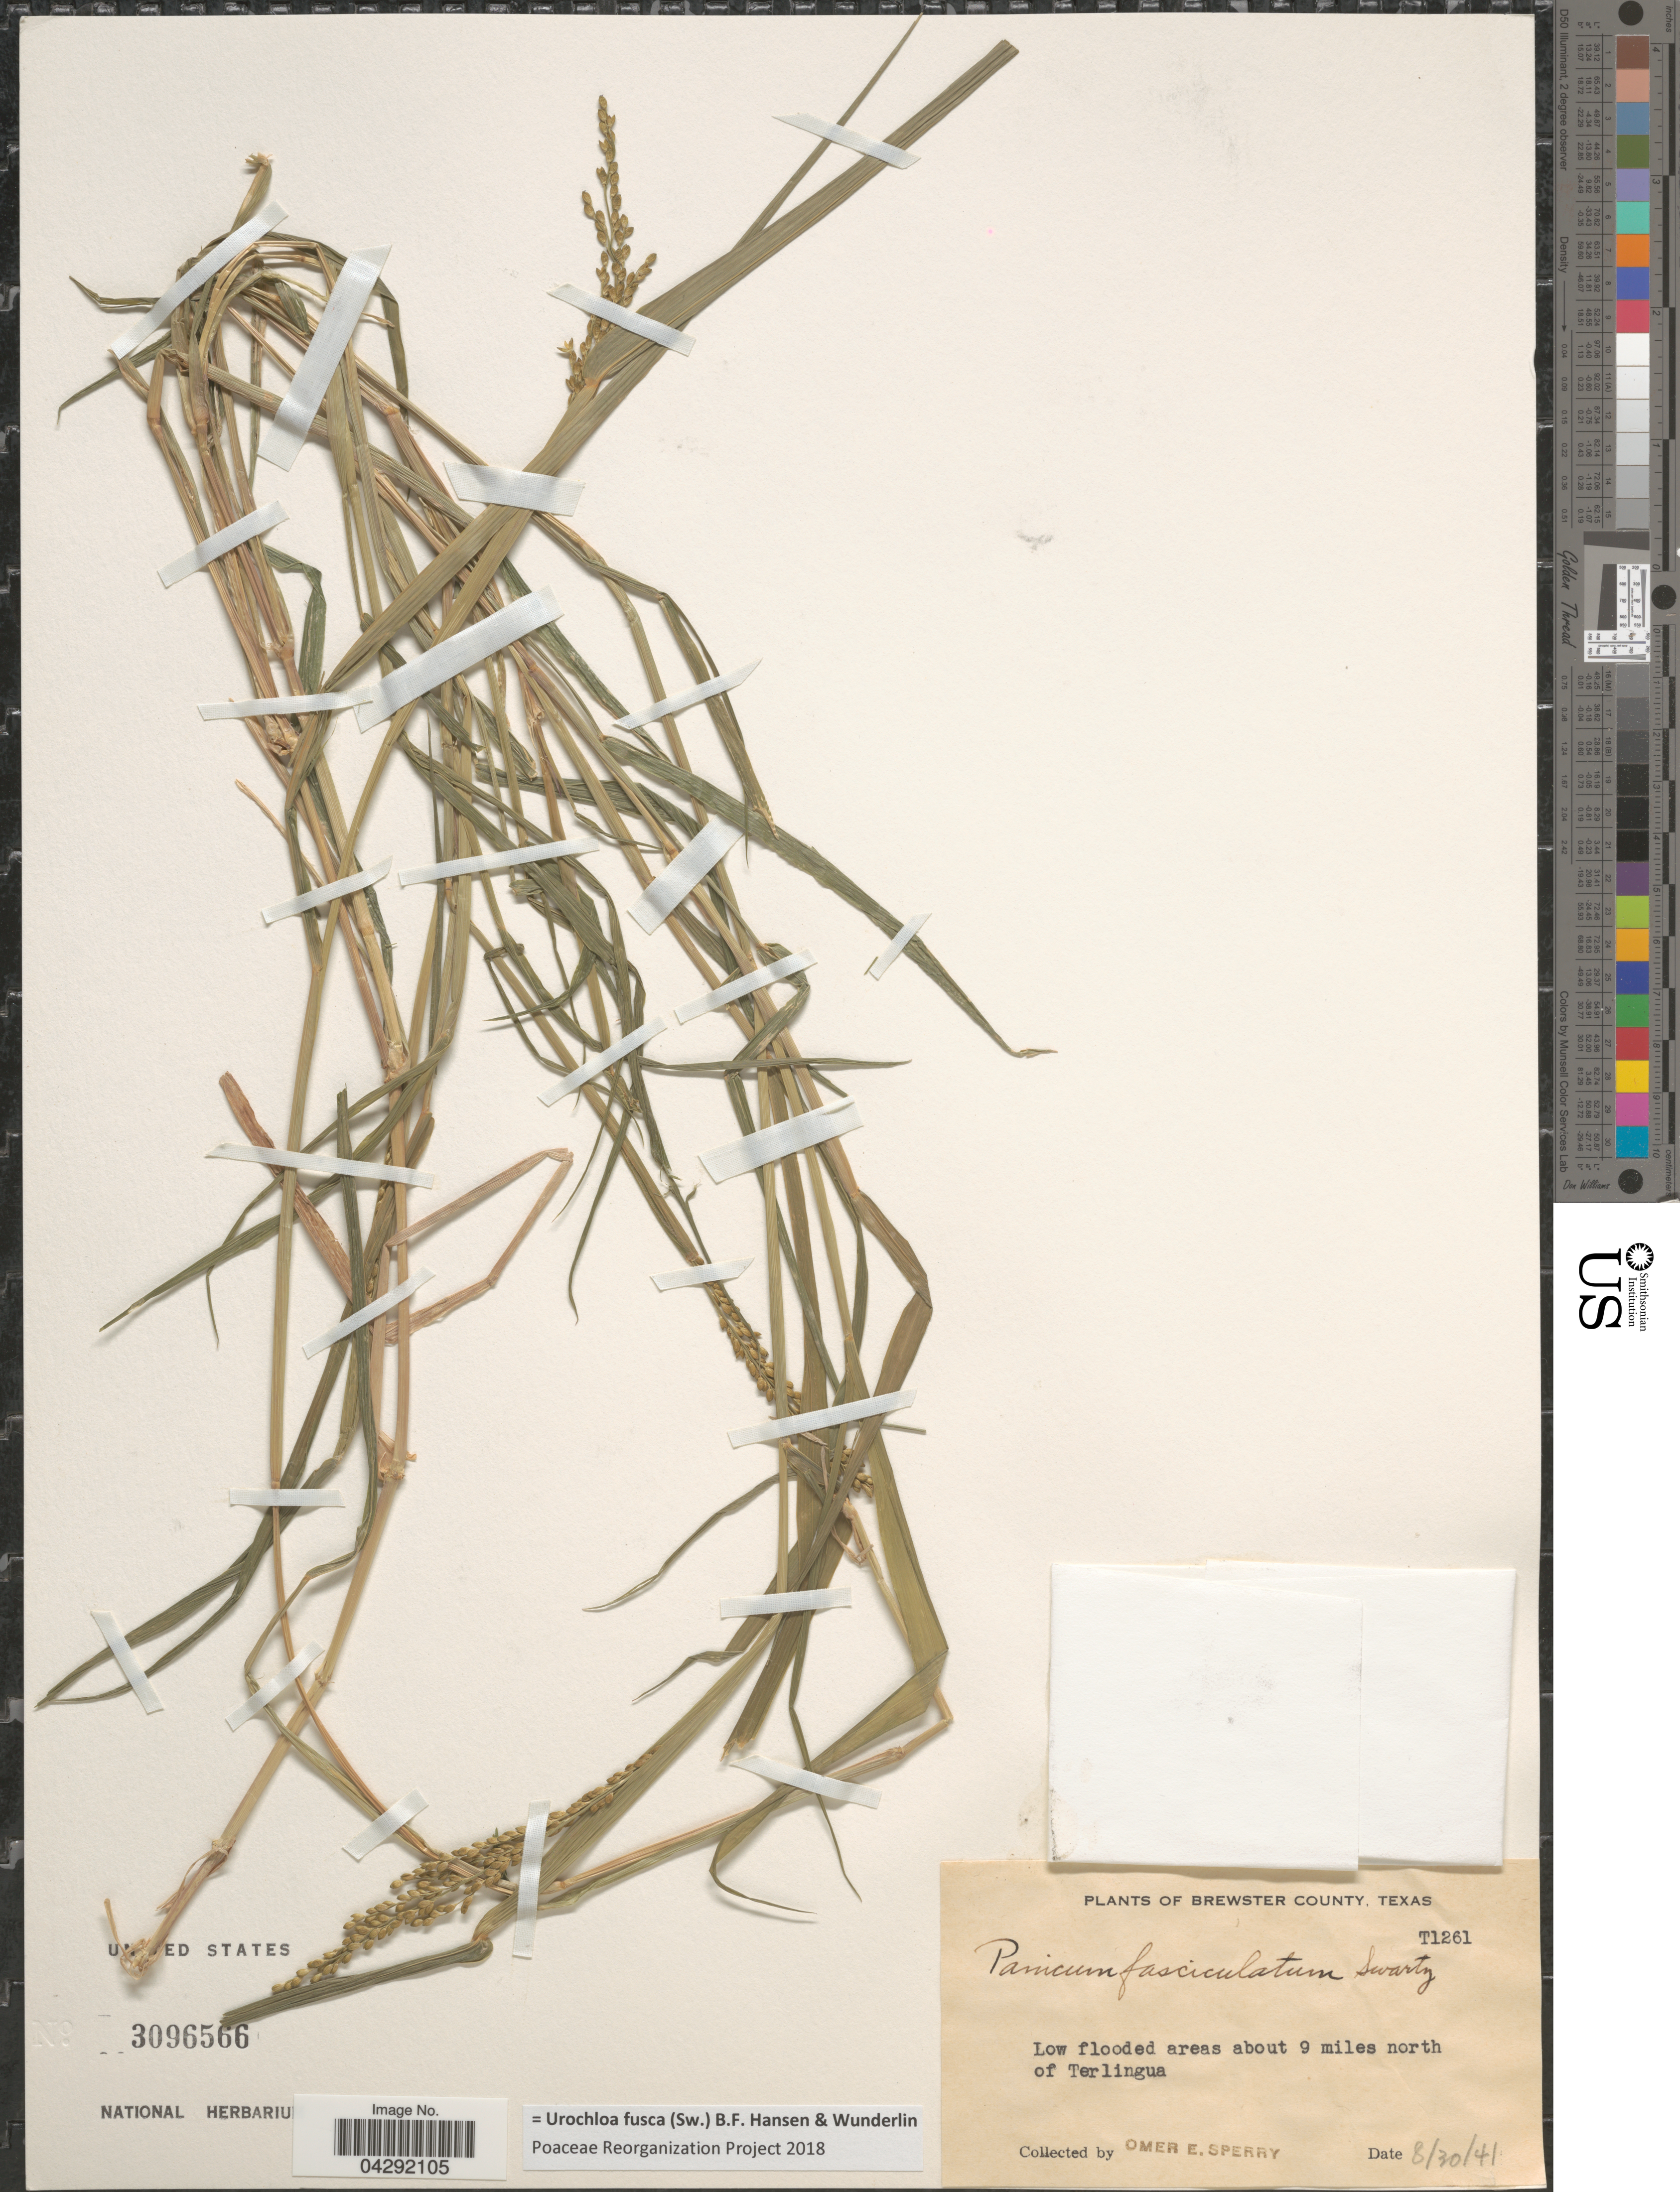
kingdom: Plantae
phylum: Tracheophyta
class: Liliopsida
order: Poales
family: Poaceae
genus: Urochloa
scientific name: Urochloa fusca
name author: (Sw.) B.F. Hansen & Wunderlin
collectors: O. E. Sperry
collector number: T1261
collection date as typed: Transcribed d/m/y: 30/8/41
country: United States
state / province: Texas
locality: Brewster County. Low flooded areas about 9 miles north of Terlingua.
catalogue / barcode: US 3096566